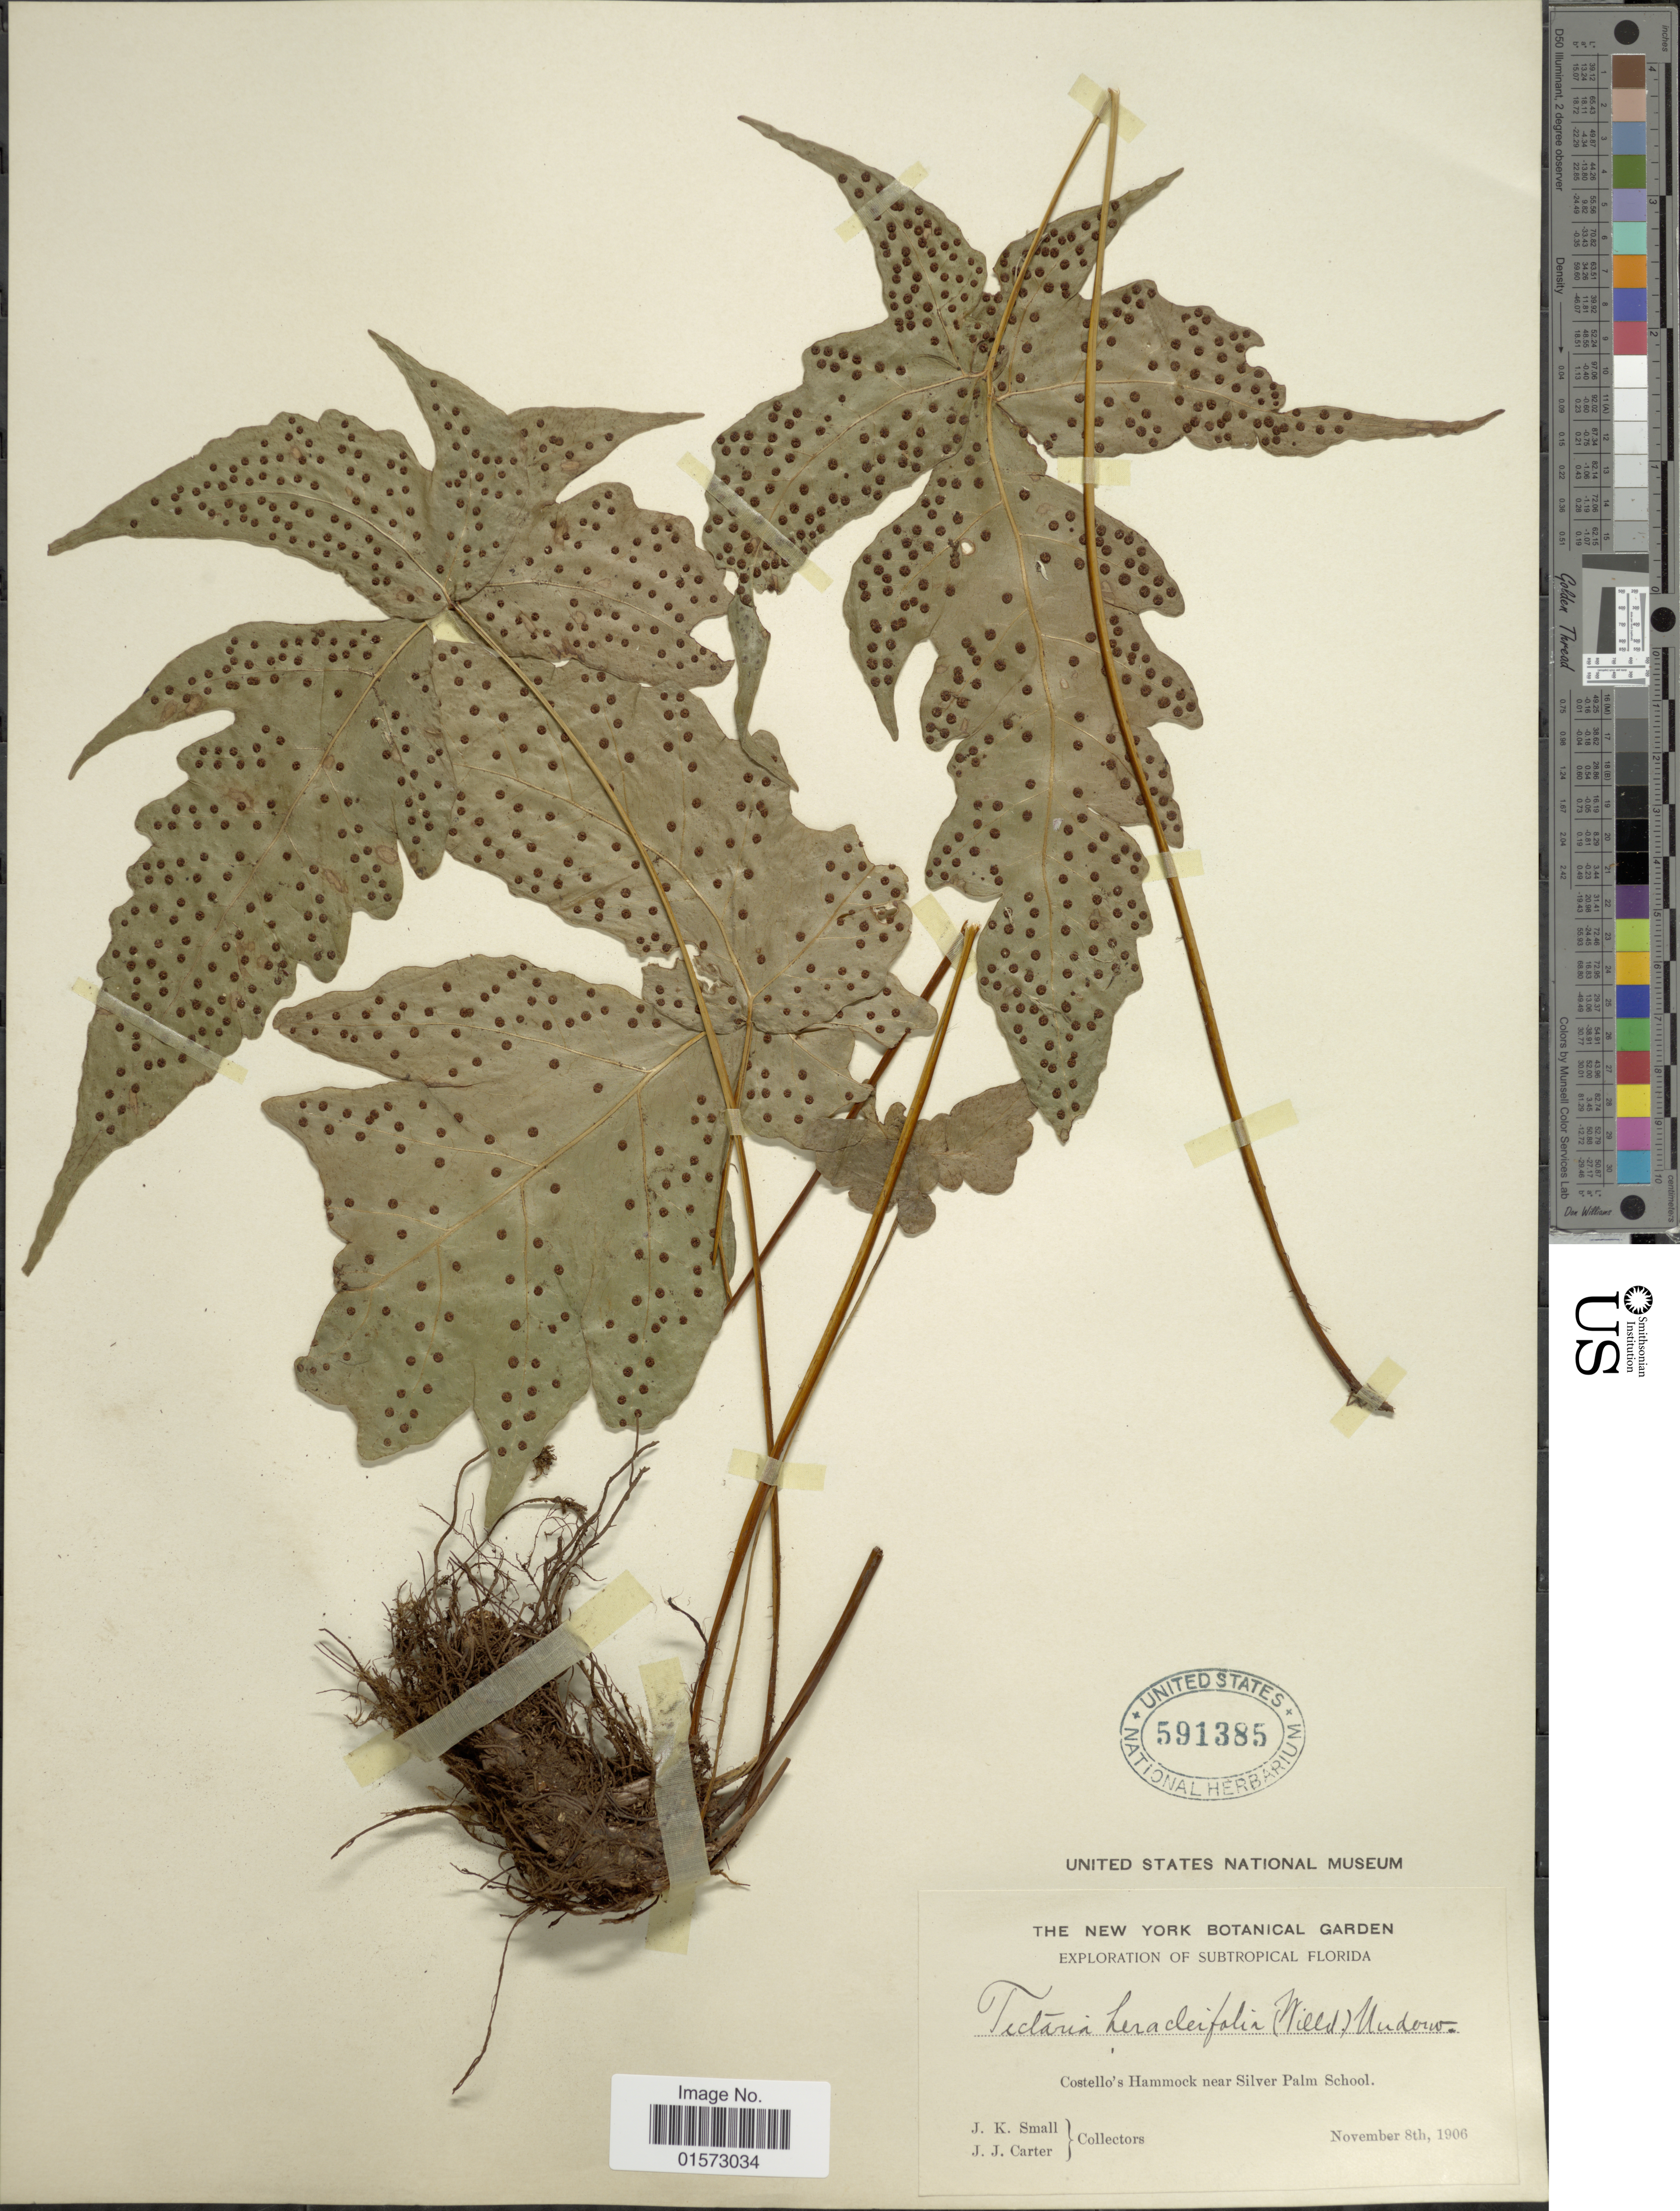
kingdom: Plantae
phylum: Tracheophyta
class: Polypodiopsida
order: Polypodiales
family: Tectariaceae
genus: Tectaria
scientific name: Tectaria heracleifolia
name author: (Willd.) Underw.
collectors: J. K. Small & J. Carter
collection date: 1906-11-08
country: United States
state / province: Florida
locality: Costello's Hammock near Silver Palm School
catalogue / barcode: US 591385